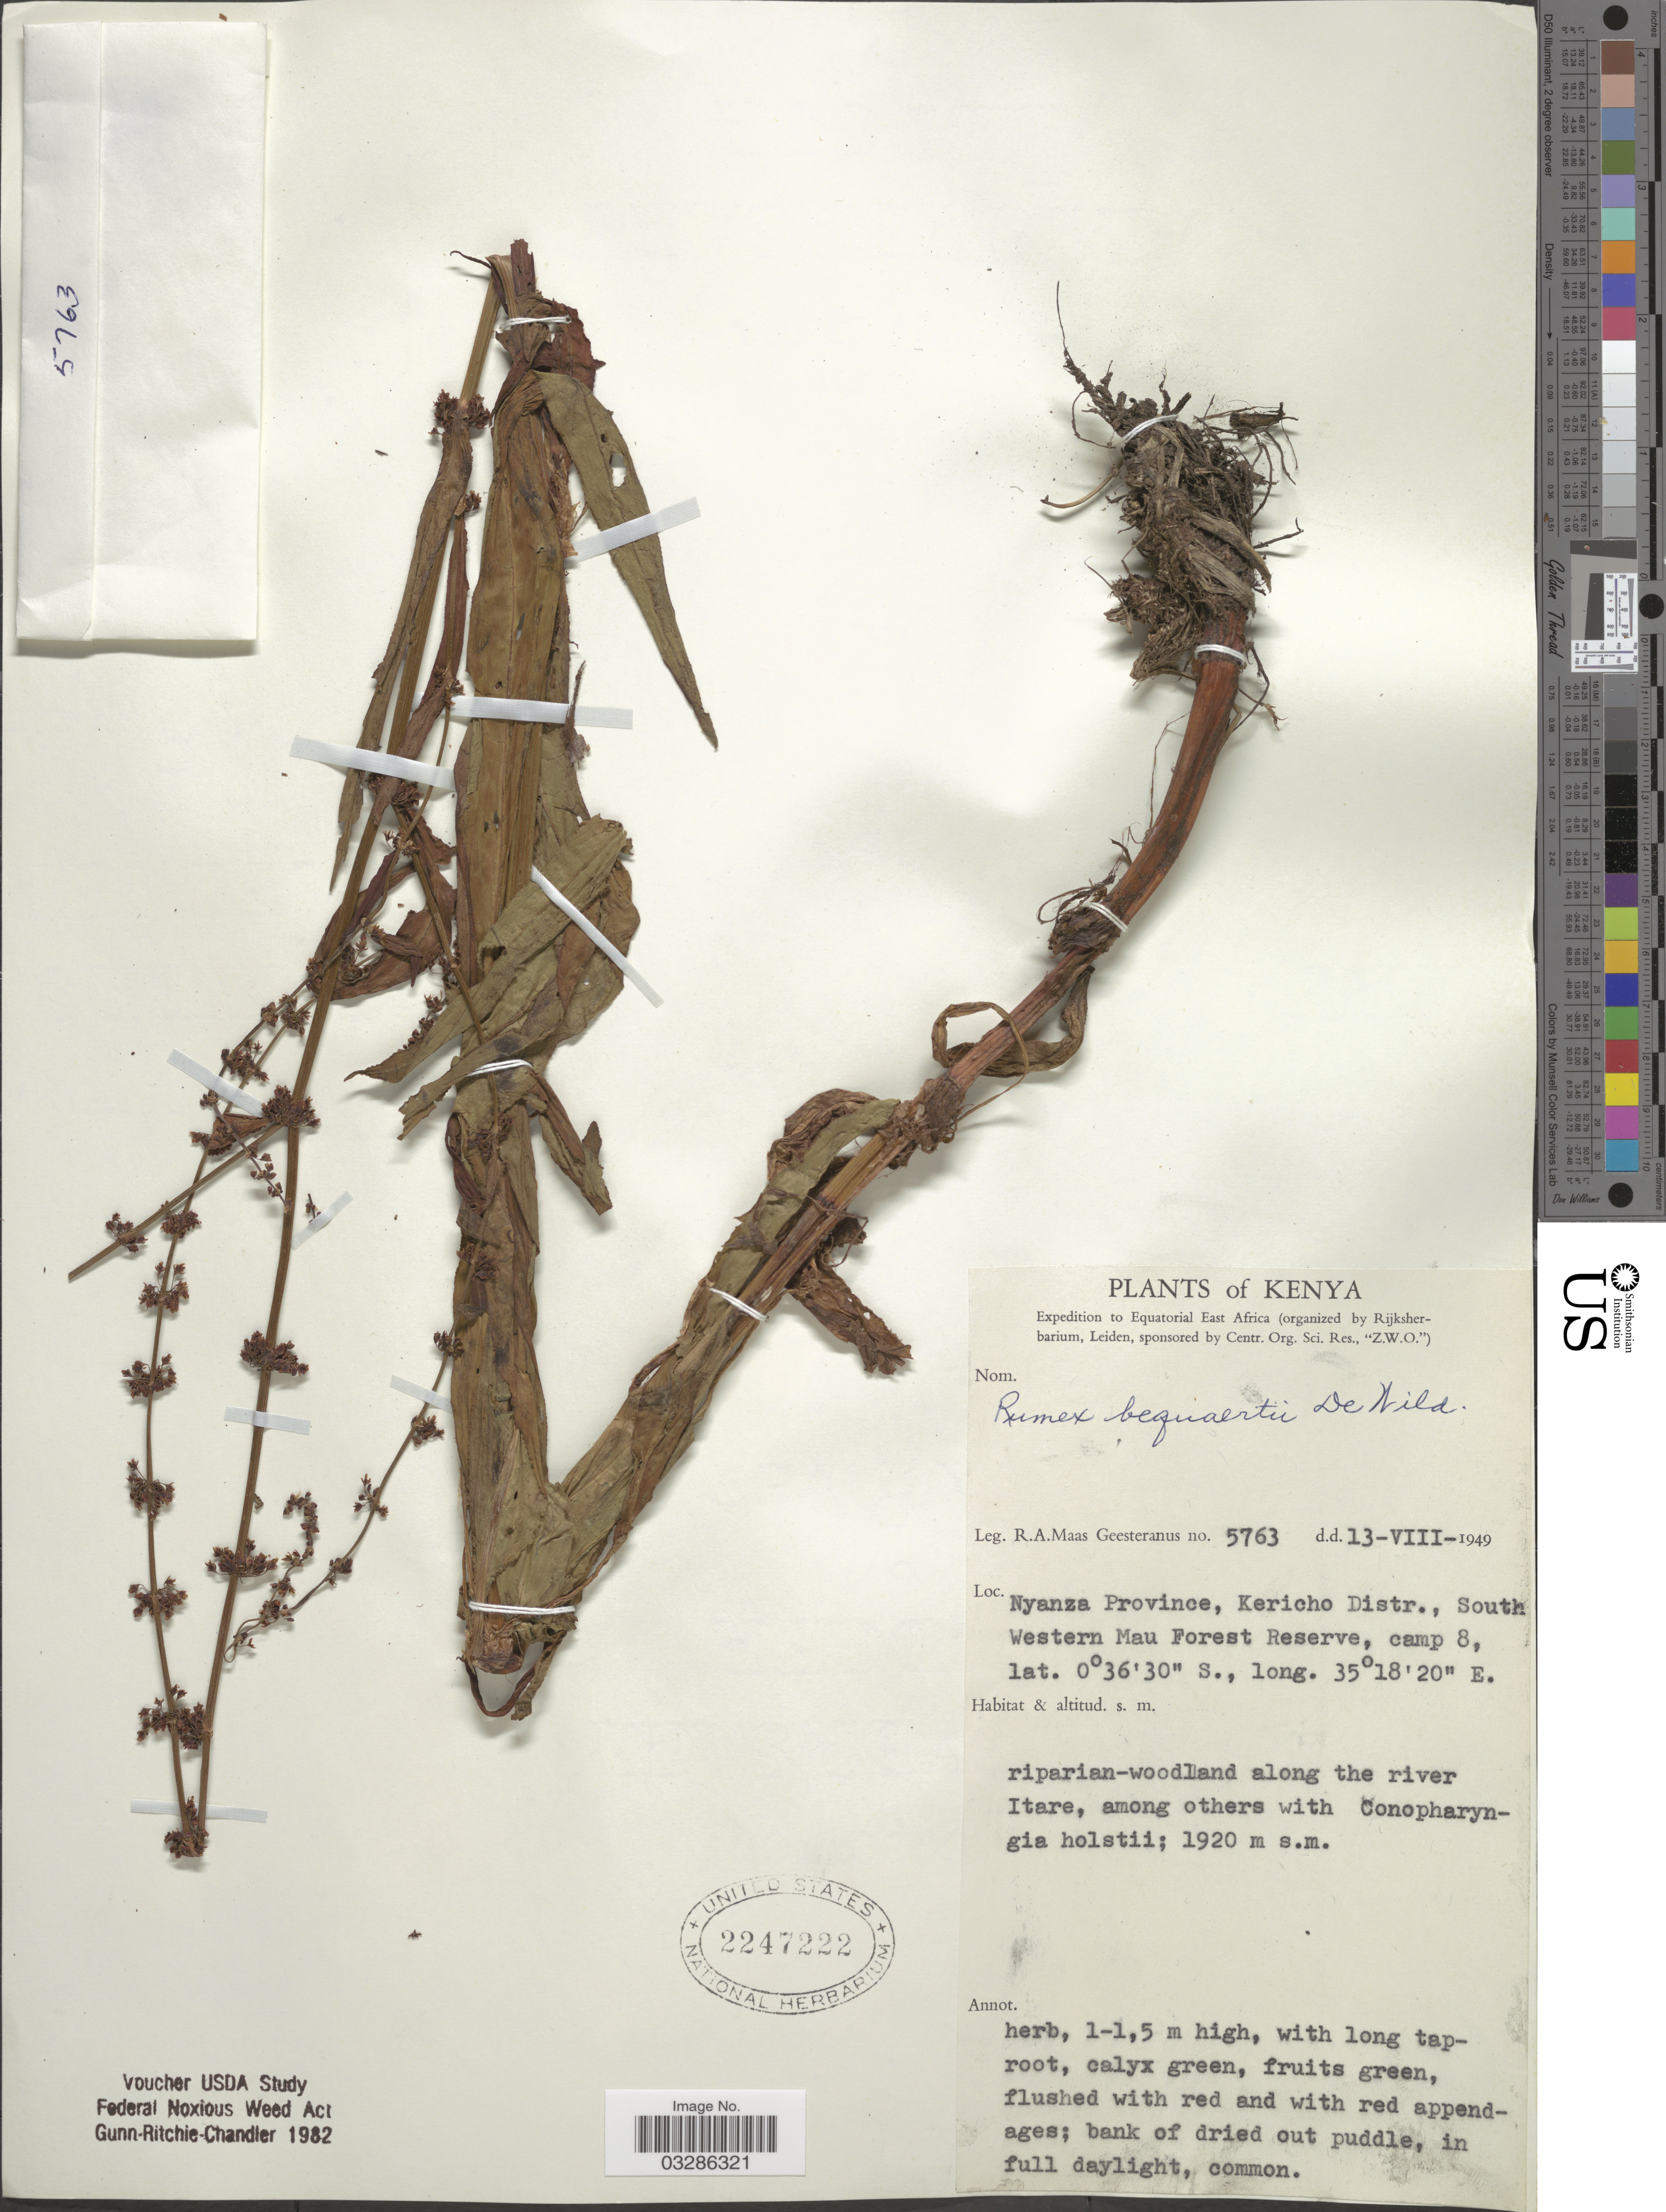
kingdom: Plantae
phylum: Tracheophyta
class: Magnoliopsida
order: Caryophyllales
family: Polygonaceae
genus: Rumex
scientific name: Rumex bequaertii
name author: De Wild.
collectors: R. A. Maas Geesteranus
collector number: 5763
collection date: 1949-08-13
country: Kenya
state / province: Kericho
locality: Nyanza Province, Kericho Distr., South Western Mau Forest Reserve, camp 8.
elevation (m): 1920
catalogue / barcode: US 2247222